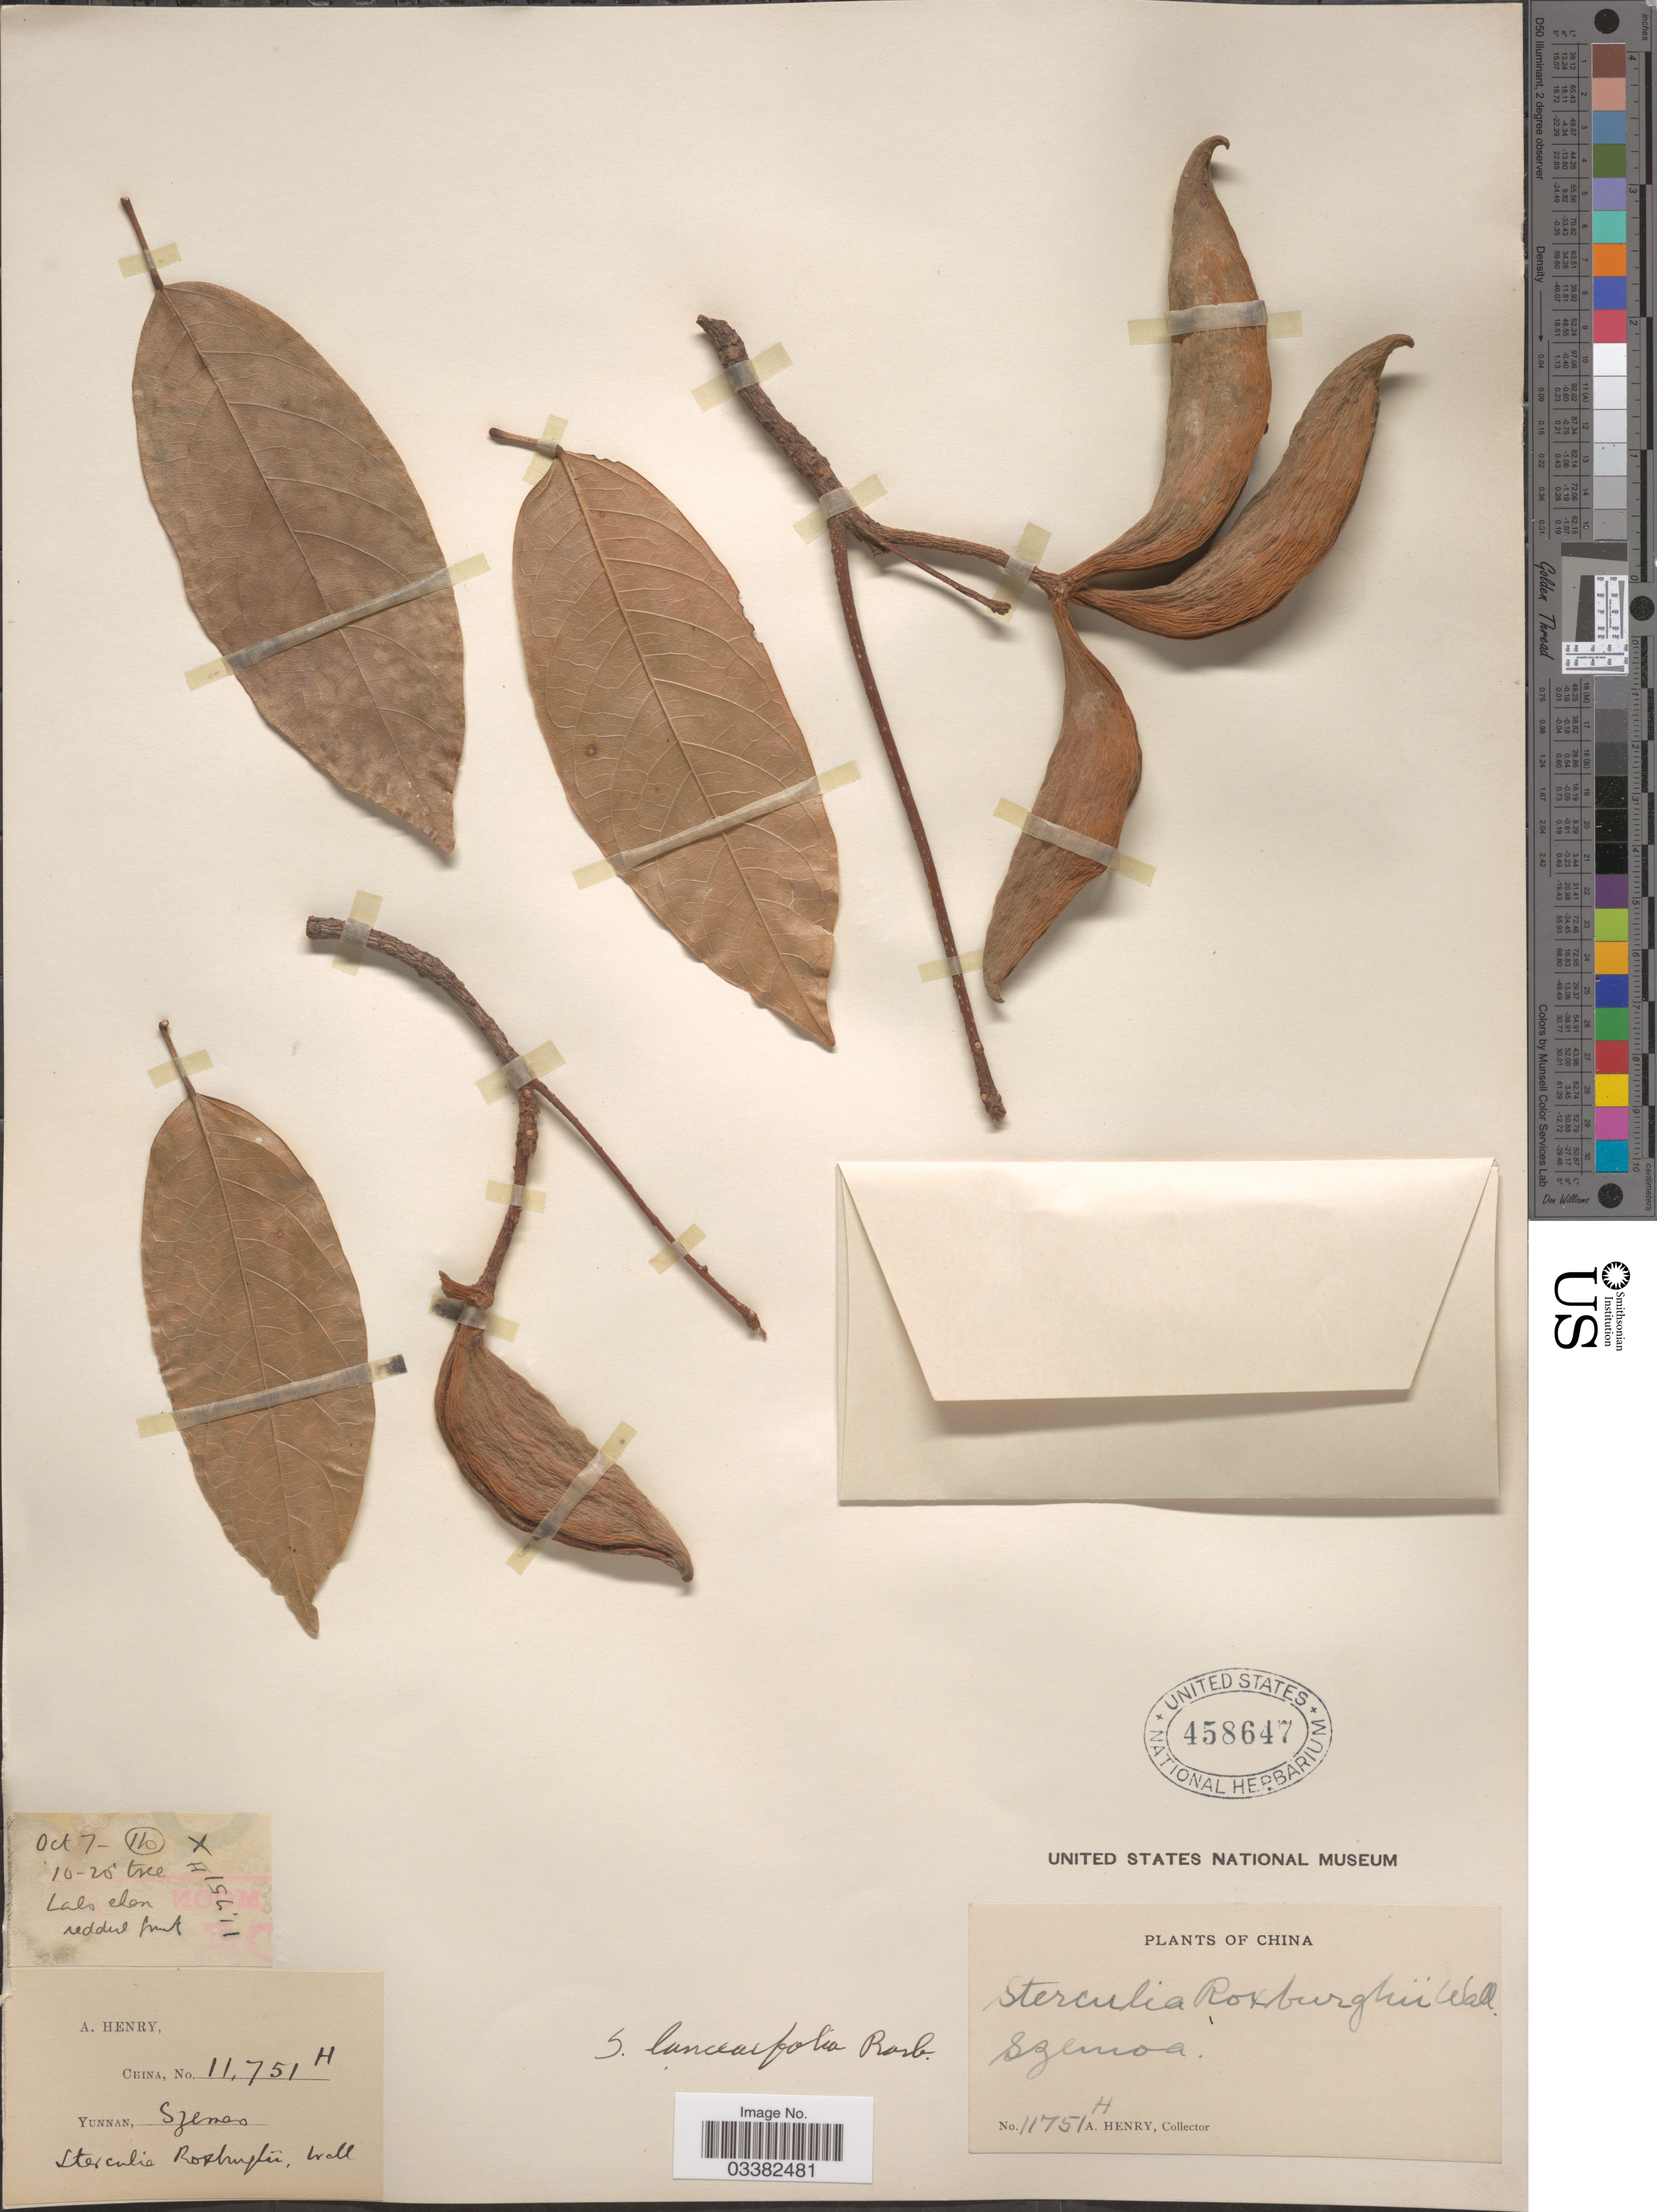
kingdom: Plantae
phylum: Tracheophyta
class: Magnoliopsida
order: Malvales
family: Malvaceae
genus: Sterculia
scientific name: Sterculia lanceifolia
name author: Roxb.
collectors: A. Henry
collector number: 11751 H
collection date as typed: Transcribed d/m/y: /10/7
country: China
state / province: Yunnan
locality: Szemoa.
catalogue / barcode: US 458647